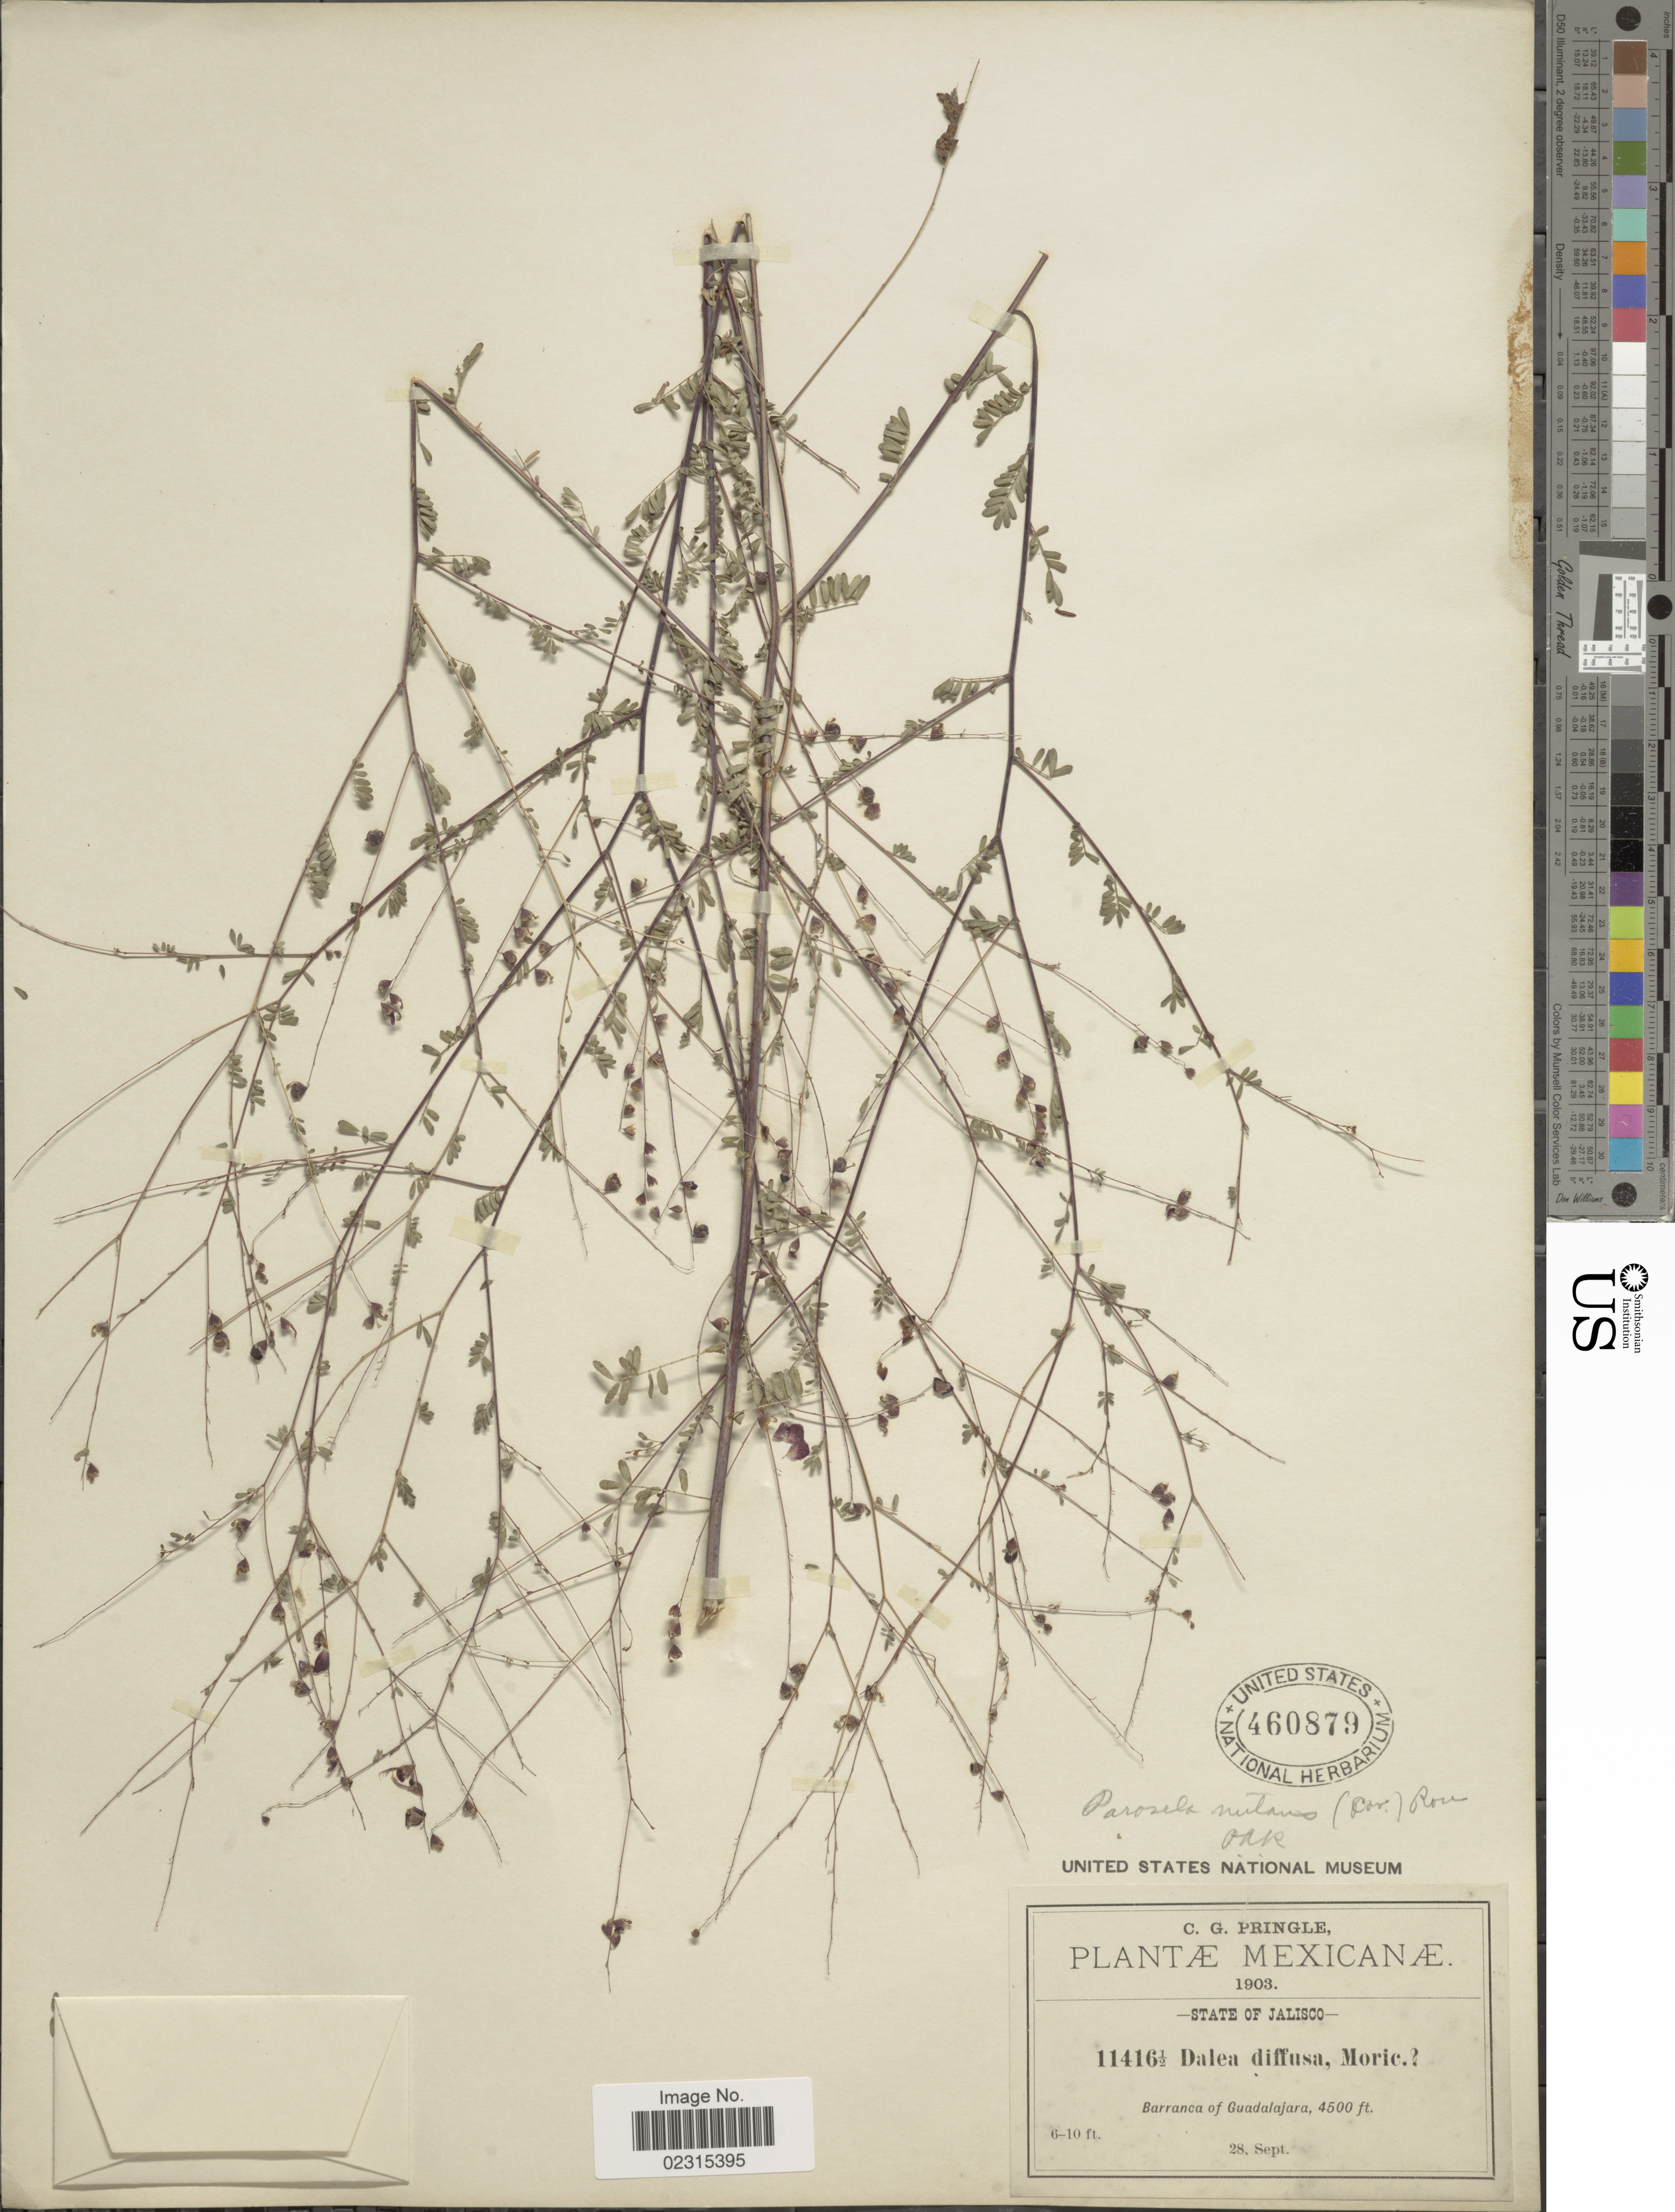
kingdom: Plantae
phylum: Tracheophyta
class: Magnoliopsida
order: Fabales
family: Fabaceae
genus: Marina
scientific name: Marina nutans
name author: (Cav.) Barneby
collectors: C. G. Pringle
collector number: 11416 1/2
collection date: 1903-09-28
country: Mexico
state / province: Jalisco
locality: Barranca of Guadalajara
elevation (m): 1372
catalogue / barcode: US 460879